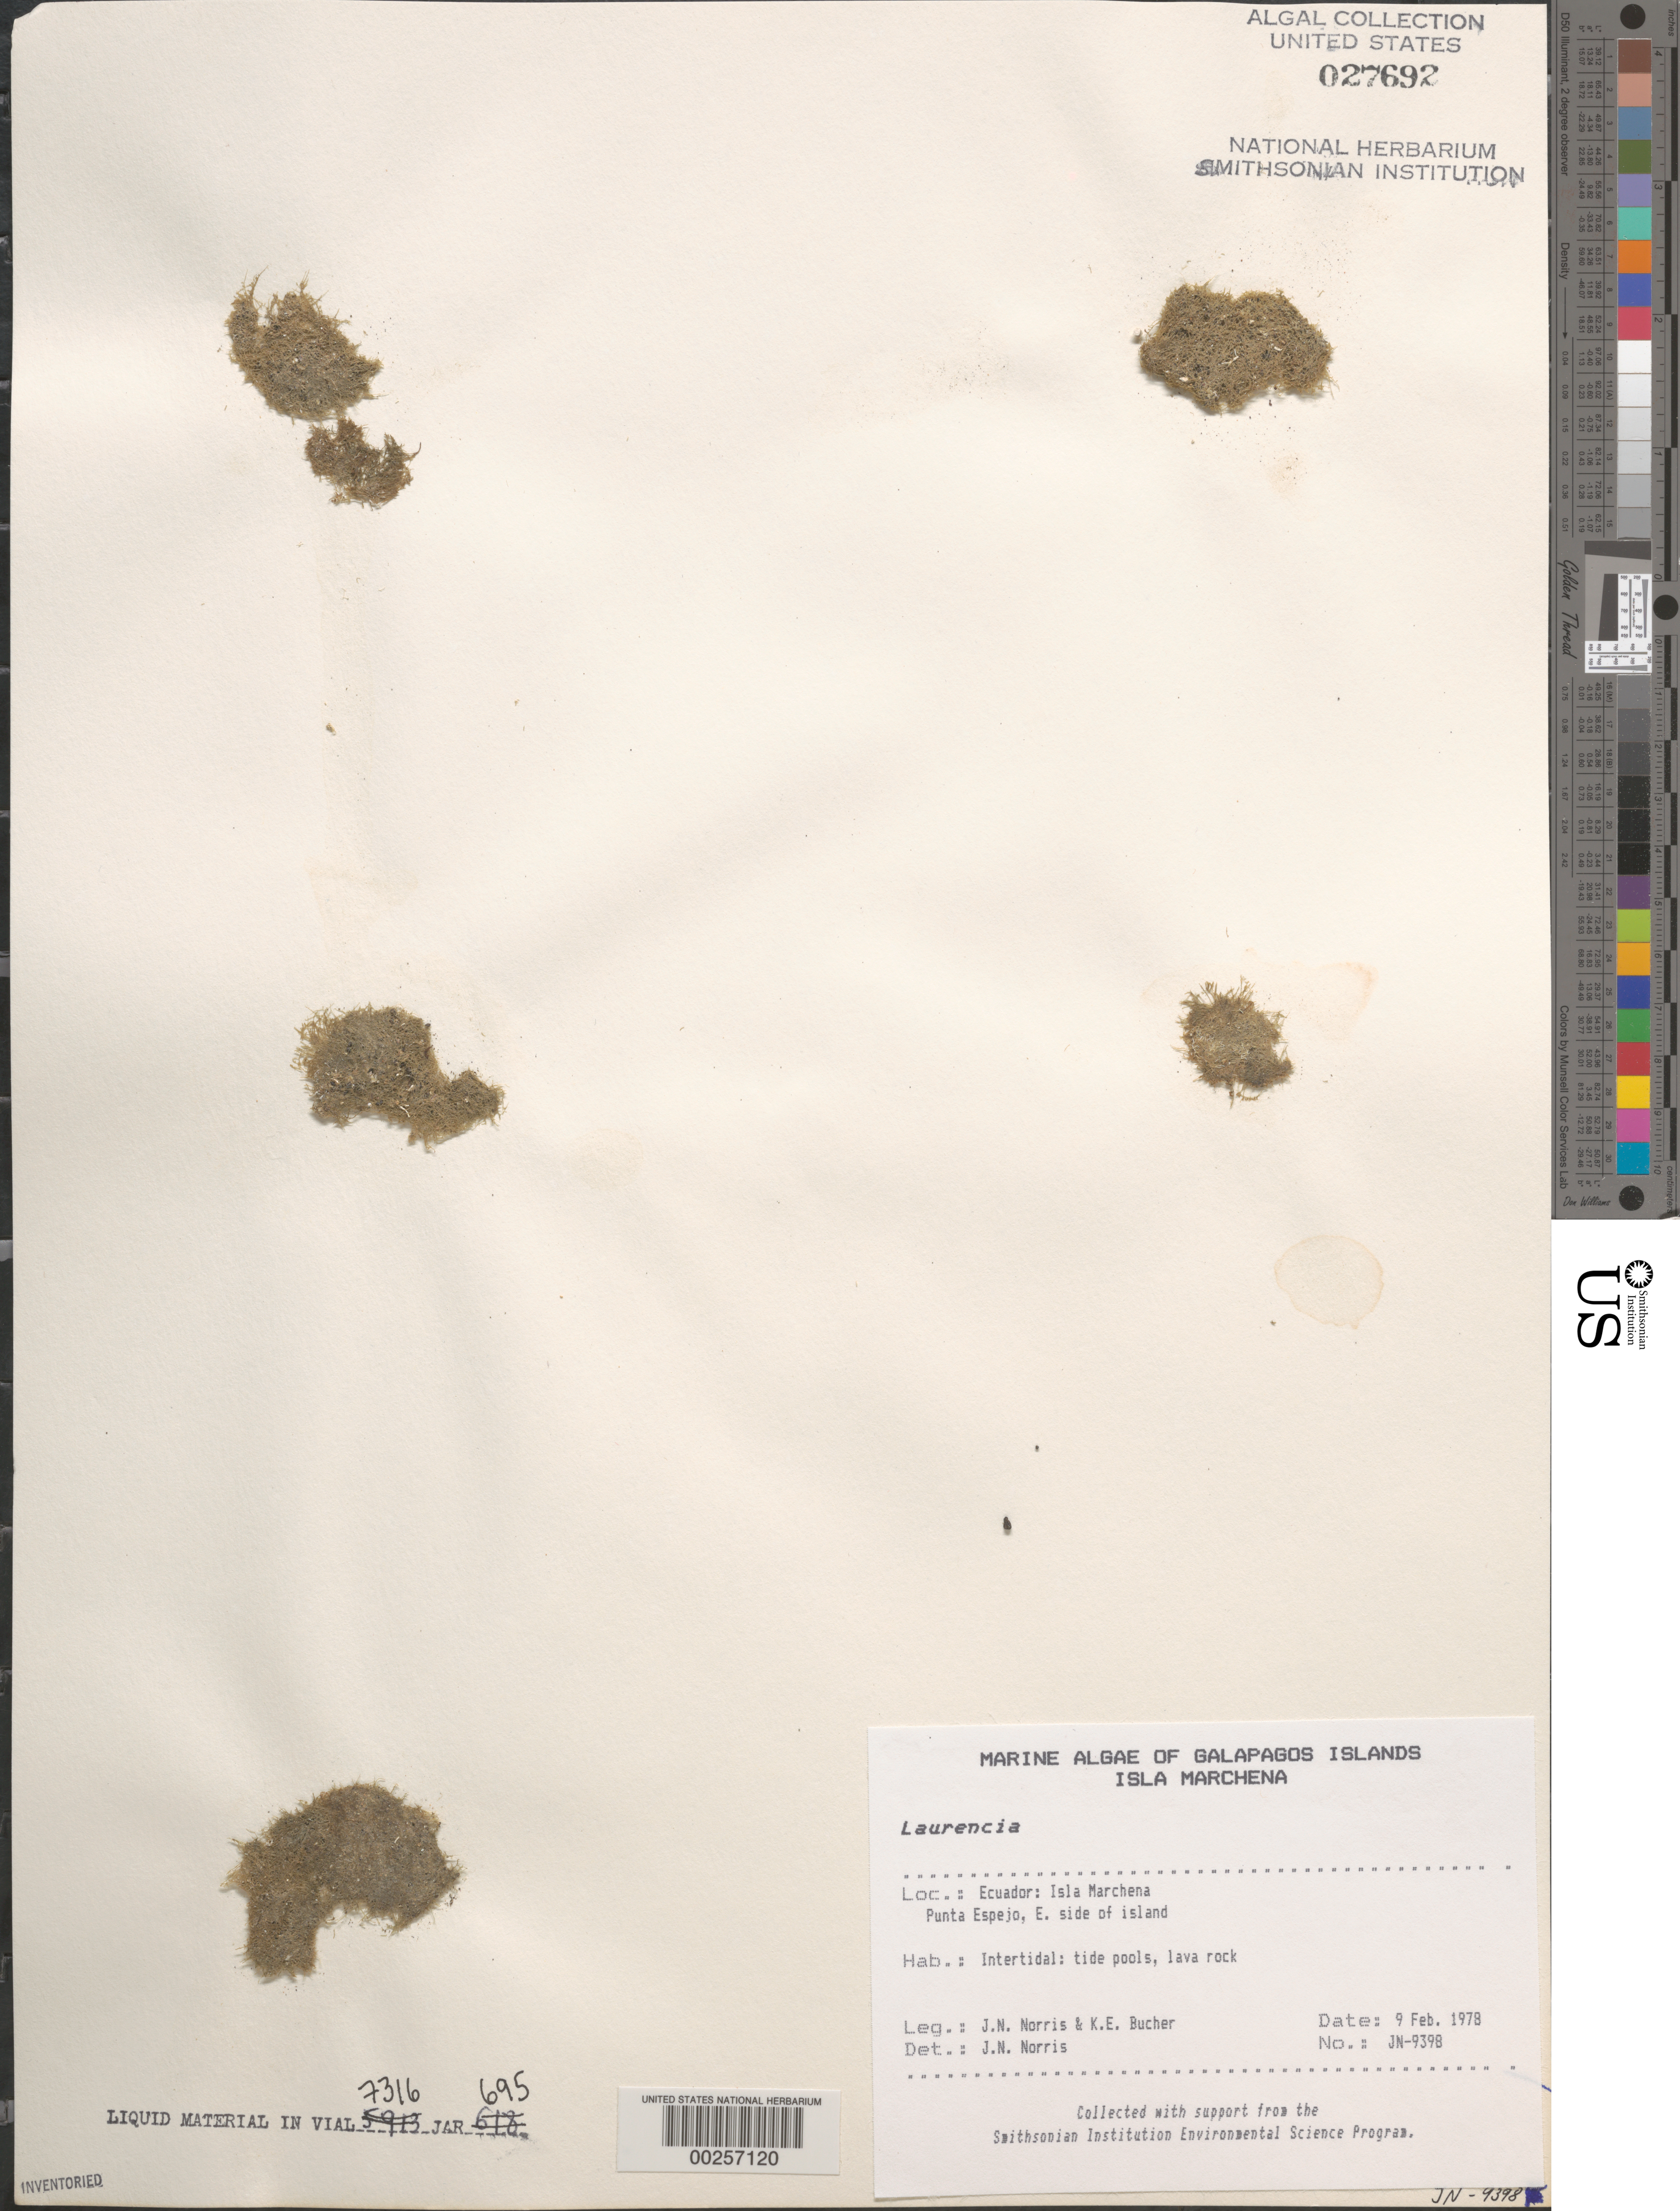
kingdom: Plantae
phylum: Rhodophyta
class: Florideophyceae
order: Ceramiales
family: Rhodomelaceae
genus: Laurencia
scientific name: Laurencia sp.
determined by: Norris, James N.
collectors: J. N. Norris & K. E. Bucher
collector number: JN-9398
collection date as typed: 09 Feb 1978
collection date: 1978-02-09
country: Ecuador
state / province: Colón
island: Marchena [Bindloe]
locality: Punta Espejo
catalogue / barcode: US 27692